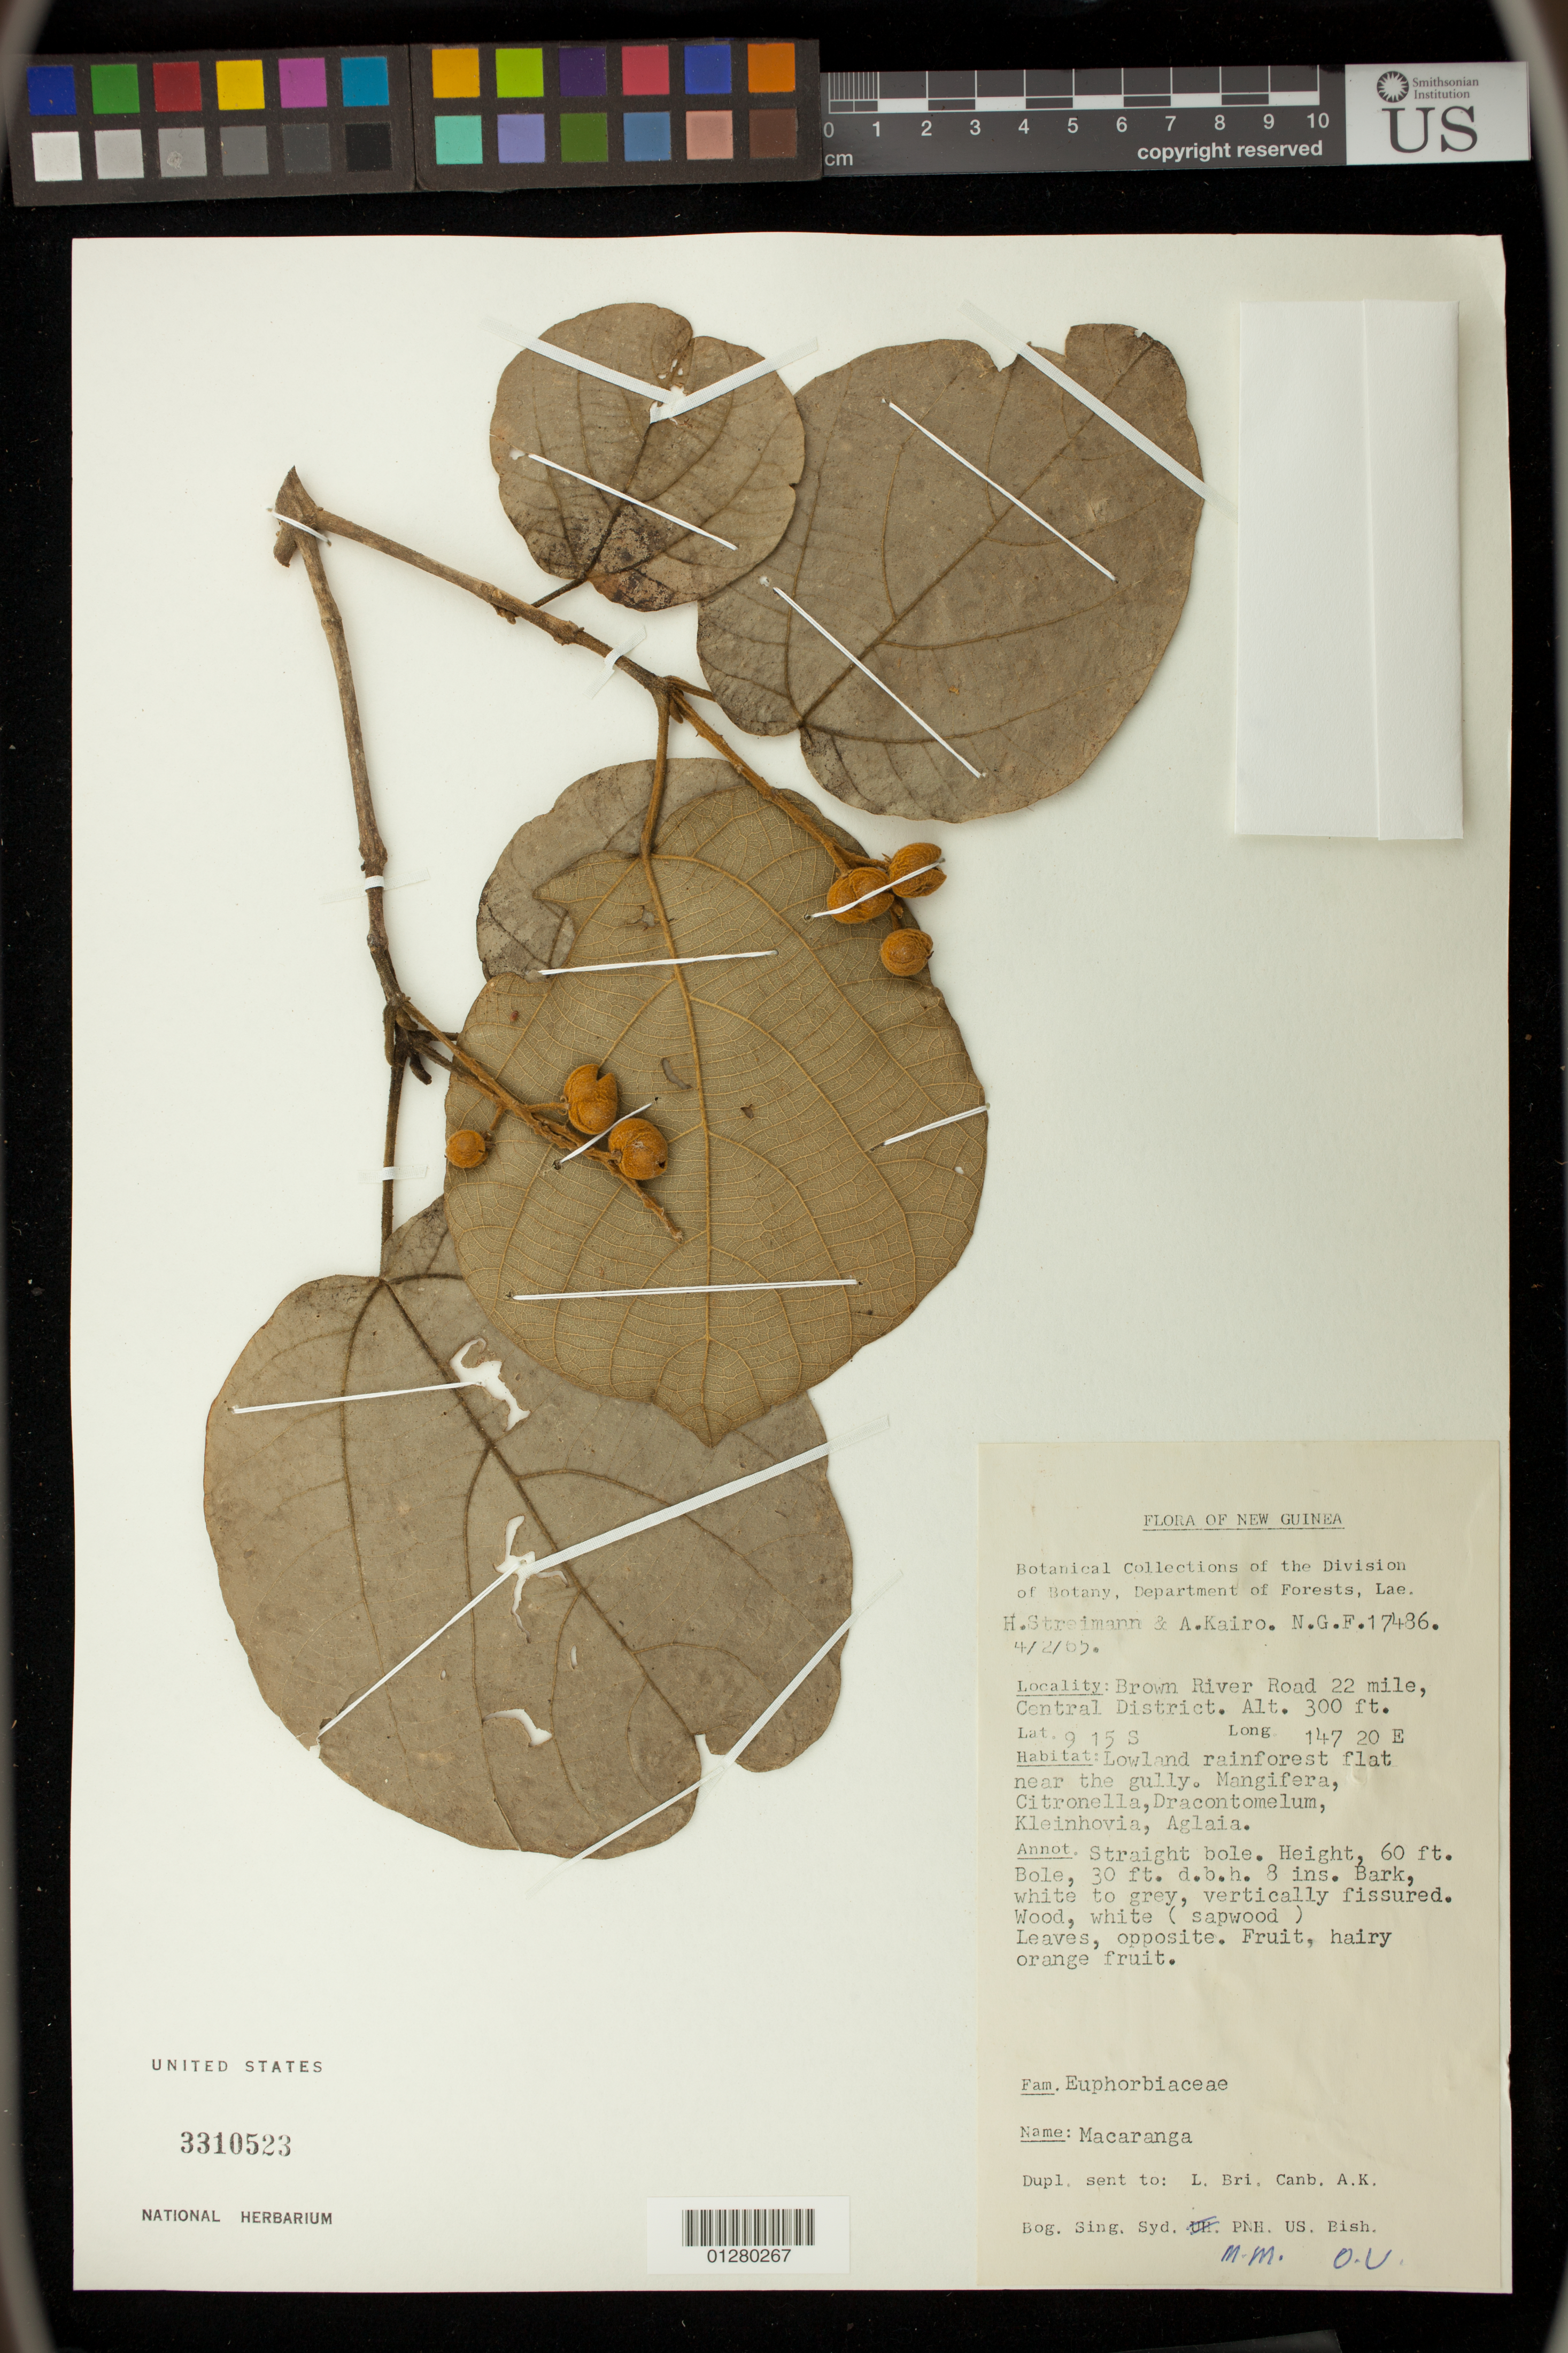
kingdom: Plantae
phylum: Tracheophyta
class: Magnoliopsida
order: Malpighiales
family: Euphorbiaceae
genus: Macaranga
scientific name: Macaranga sp.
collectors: H. Streimann & A. Kairo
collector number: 17486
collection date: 1965-02-04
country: Papua New Guinea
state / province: Central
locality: Brown River Road 22 mile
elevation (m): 91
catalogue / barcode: US 3310523